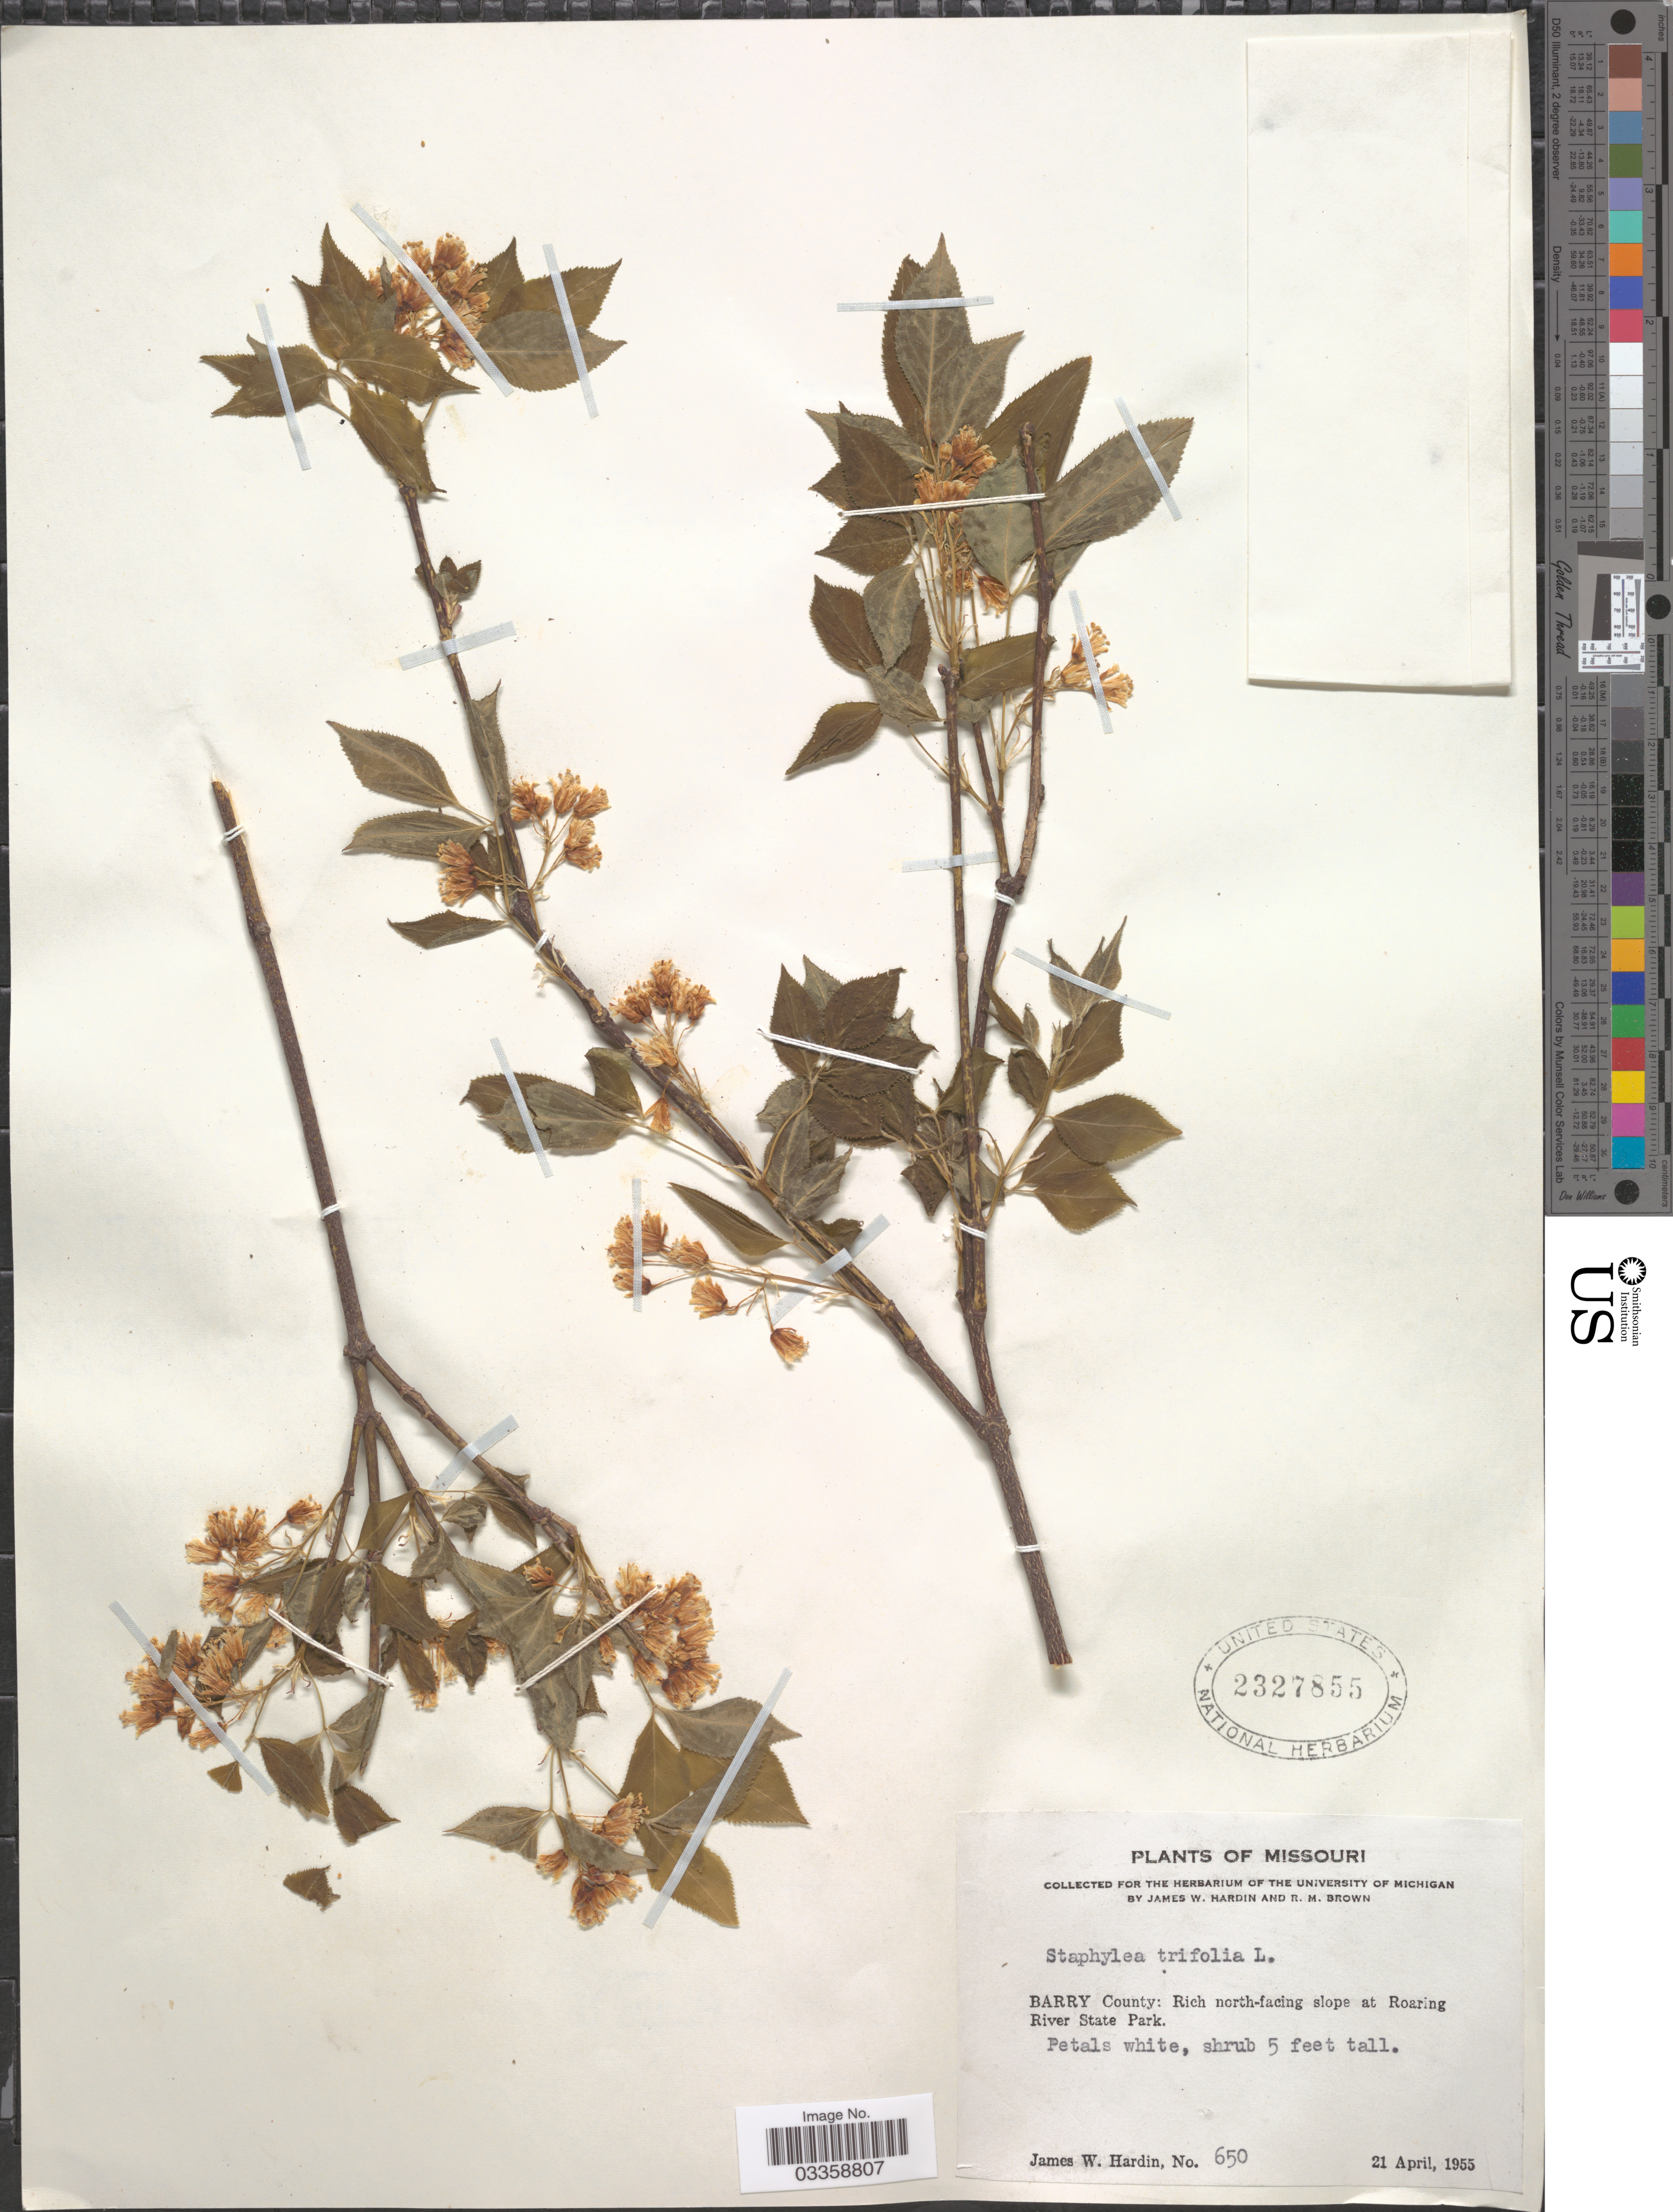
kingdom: Plantae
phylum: Tracheophyta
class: Magnoliopsida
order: Crossosomatales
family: Staphyleaceae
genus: Staphylea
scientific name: Staphylea trifolia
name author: L.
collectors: J. W. Hardin & R. Brown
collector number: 650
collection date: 1955-04-21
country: United States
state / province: Missouri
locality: Barry County: Rich north-facing slope at Roaring River State Park.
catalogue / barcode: US 2327855